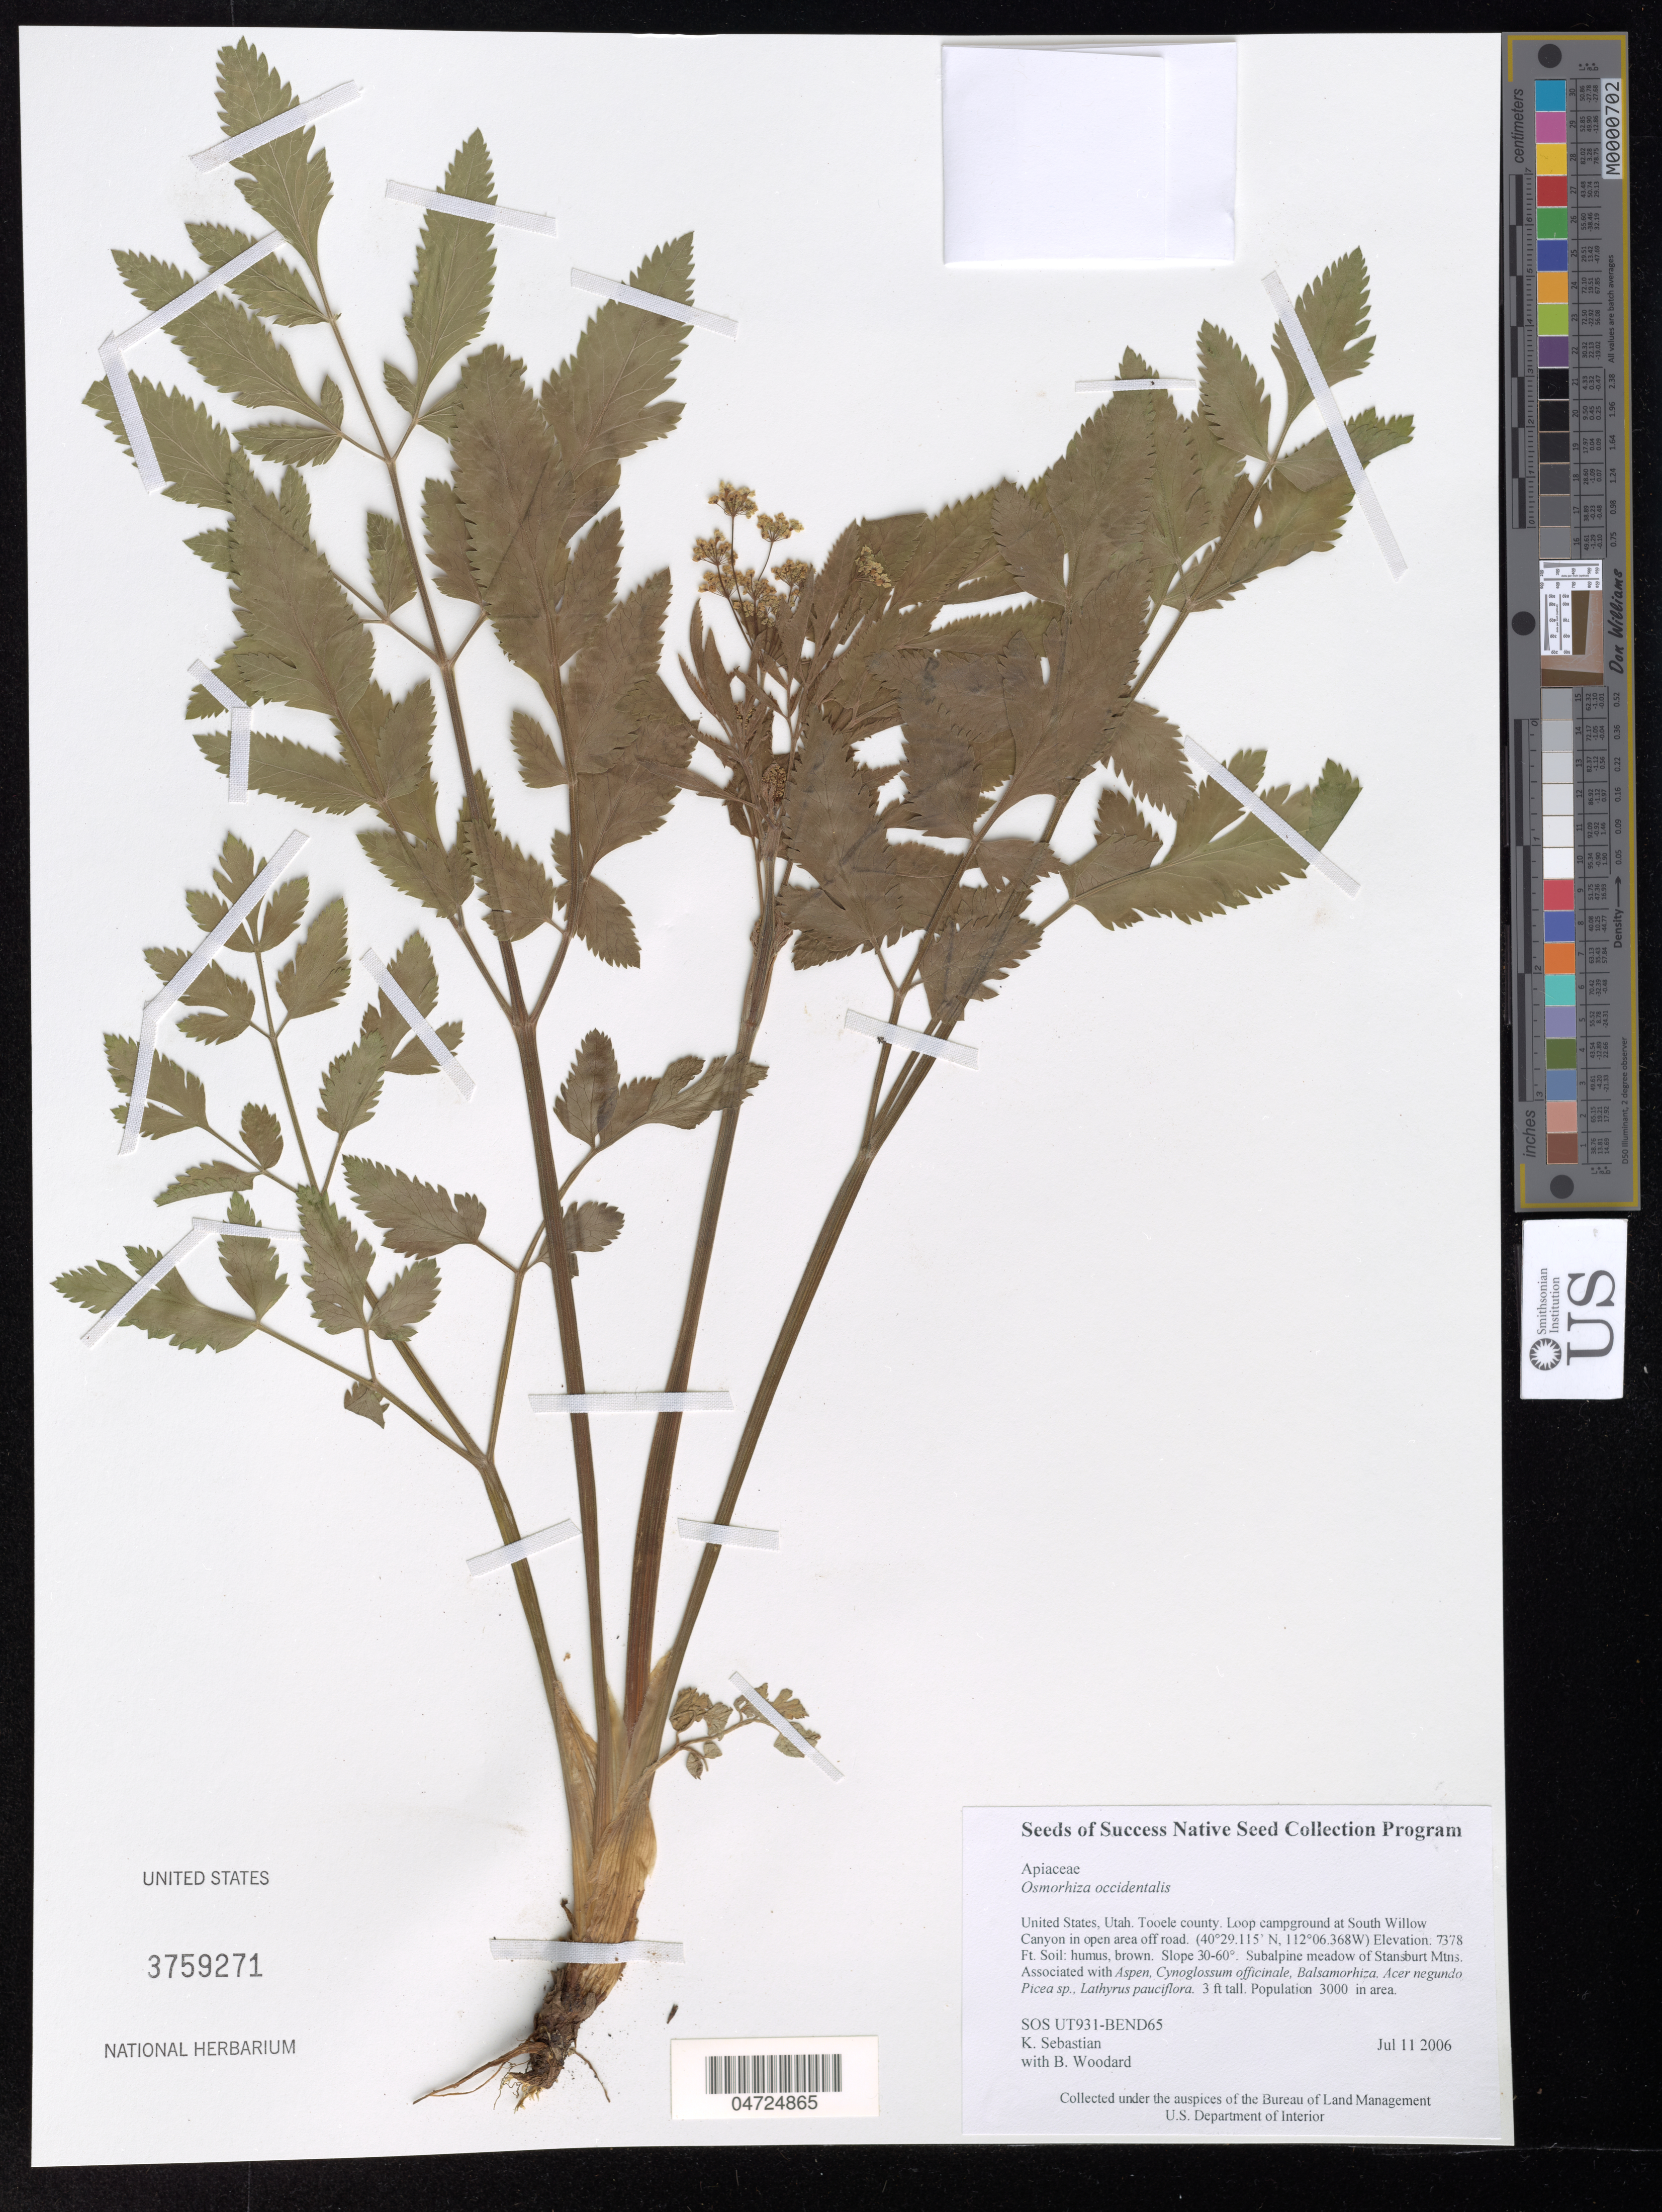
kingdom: Plantae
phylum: Tracheophyta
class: Magnoliopsida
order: Apiales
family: Apiaceae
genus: Osmorhiza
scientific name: Osmorhiza occidentalis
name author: (Nutt.) Torr.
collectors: K. Sebastian & B. Woodard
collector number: SOS UT931-BEND65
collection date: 2006-07-11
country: United States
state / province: Utah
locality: Tooele county. Loop campground at South Willow Canyon in open area off road. Subalpine meadow of Stansburt Mtns.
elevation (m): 2249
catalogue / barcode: US 3759271